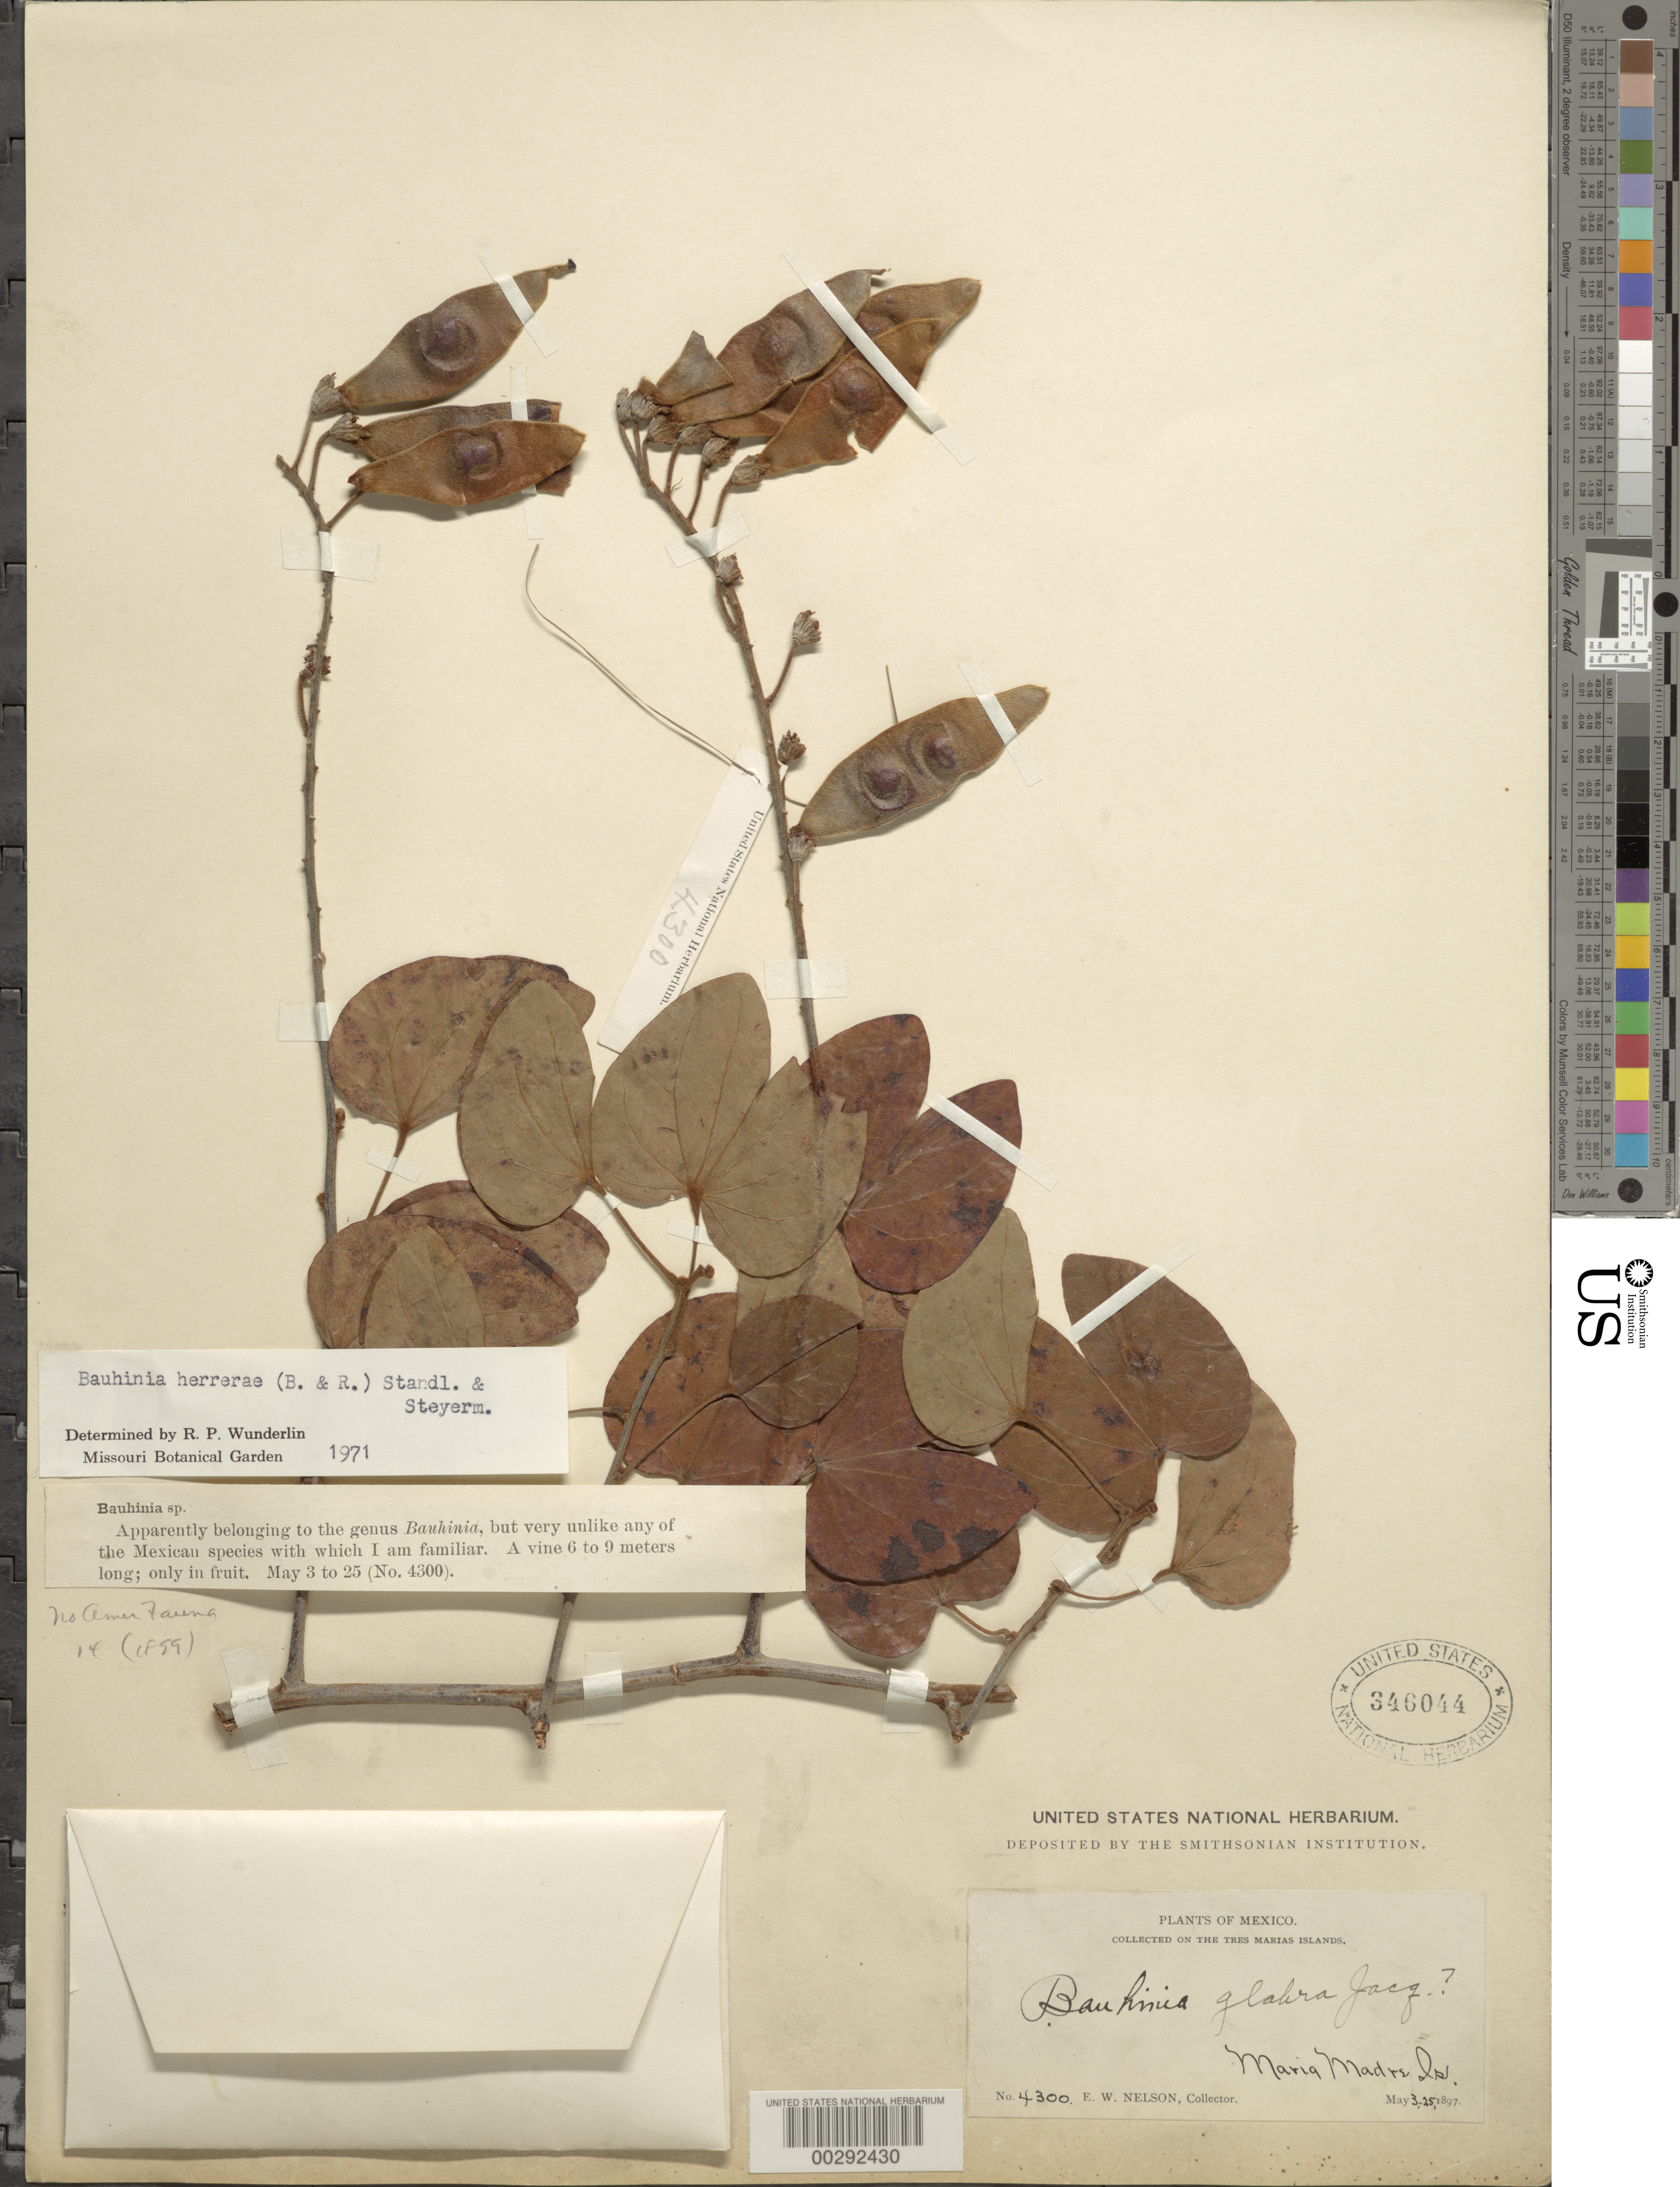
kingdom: Plantae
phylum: Tracheophyta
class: Magnoliopsida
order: Fabales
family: Fabaceae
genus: Bauhinia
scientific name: Bauhinia herrerae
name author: (Britton & Rose) Standl. & Steyerm.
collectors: E. W. Nelson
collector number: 4300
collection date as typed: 03 May 1897 to 25 May 1897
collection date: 1897-05-03/1897-05-25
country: Mexico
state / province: Nayarit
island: Maria Madre Island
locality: Islas marias, maria madre island [Tres Marias Is.]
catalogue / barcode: US 346044